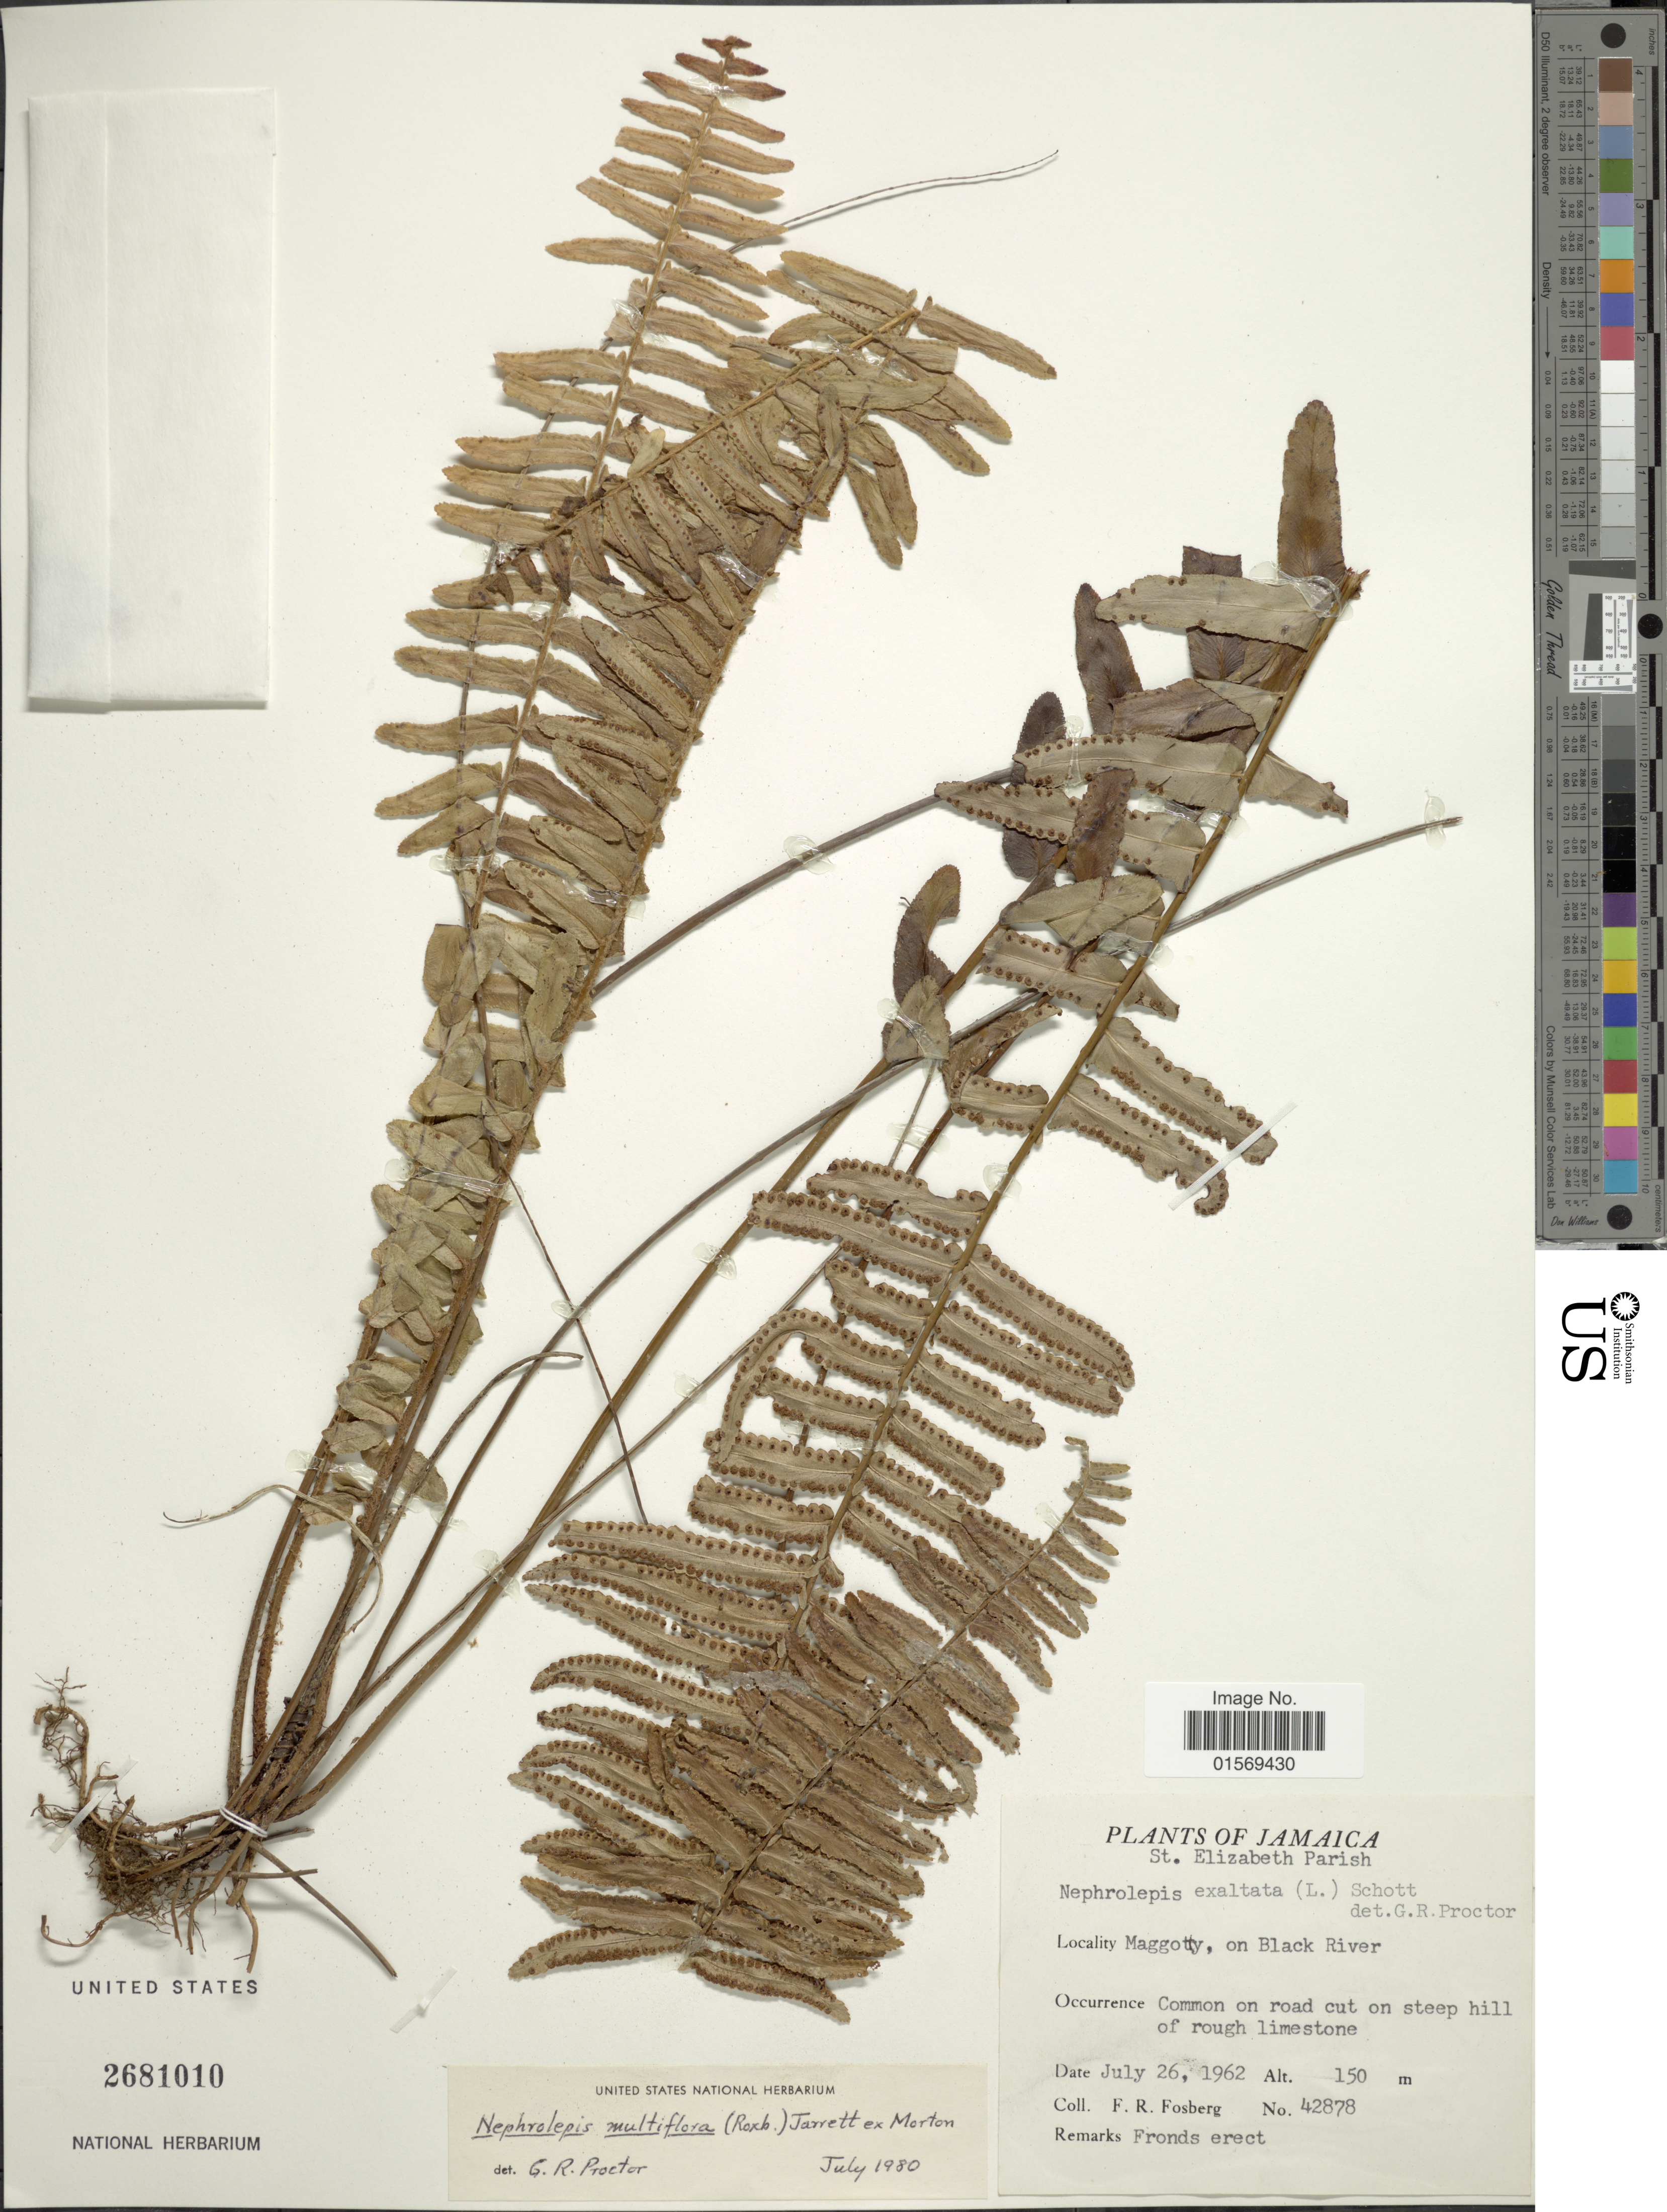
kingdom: Plantae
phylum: Tracheophyta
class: Polypodiopsida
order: Polypodiales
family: Nephrolepidaceae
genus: Nephrolepis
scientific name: Nephrolepis multiflora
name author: (Roxb.) F.M. Jarrett ex C.V. Morton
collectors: F. R. Fosberg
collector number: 42878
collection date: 1962-07-26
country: Jamaica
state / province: Saint Elizabeth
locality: Jamaica, St. Elizabeth Parish, Maggoty, on Black River.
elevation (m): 150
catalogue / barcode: US 2681010